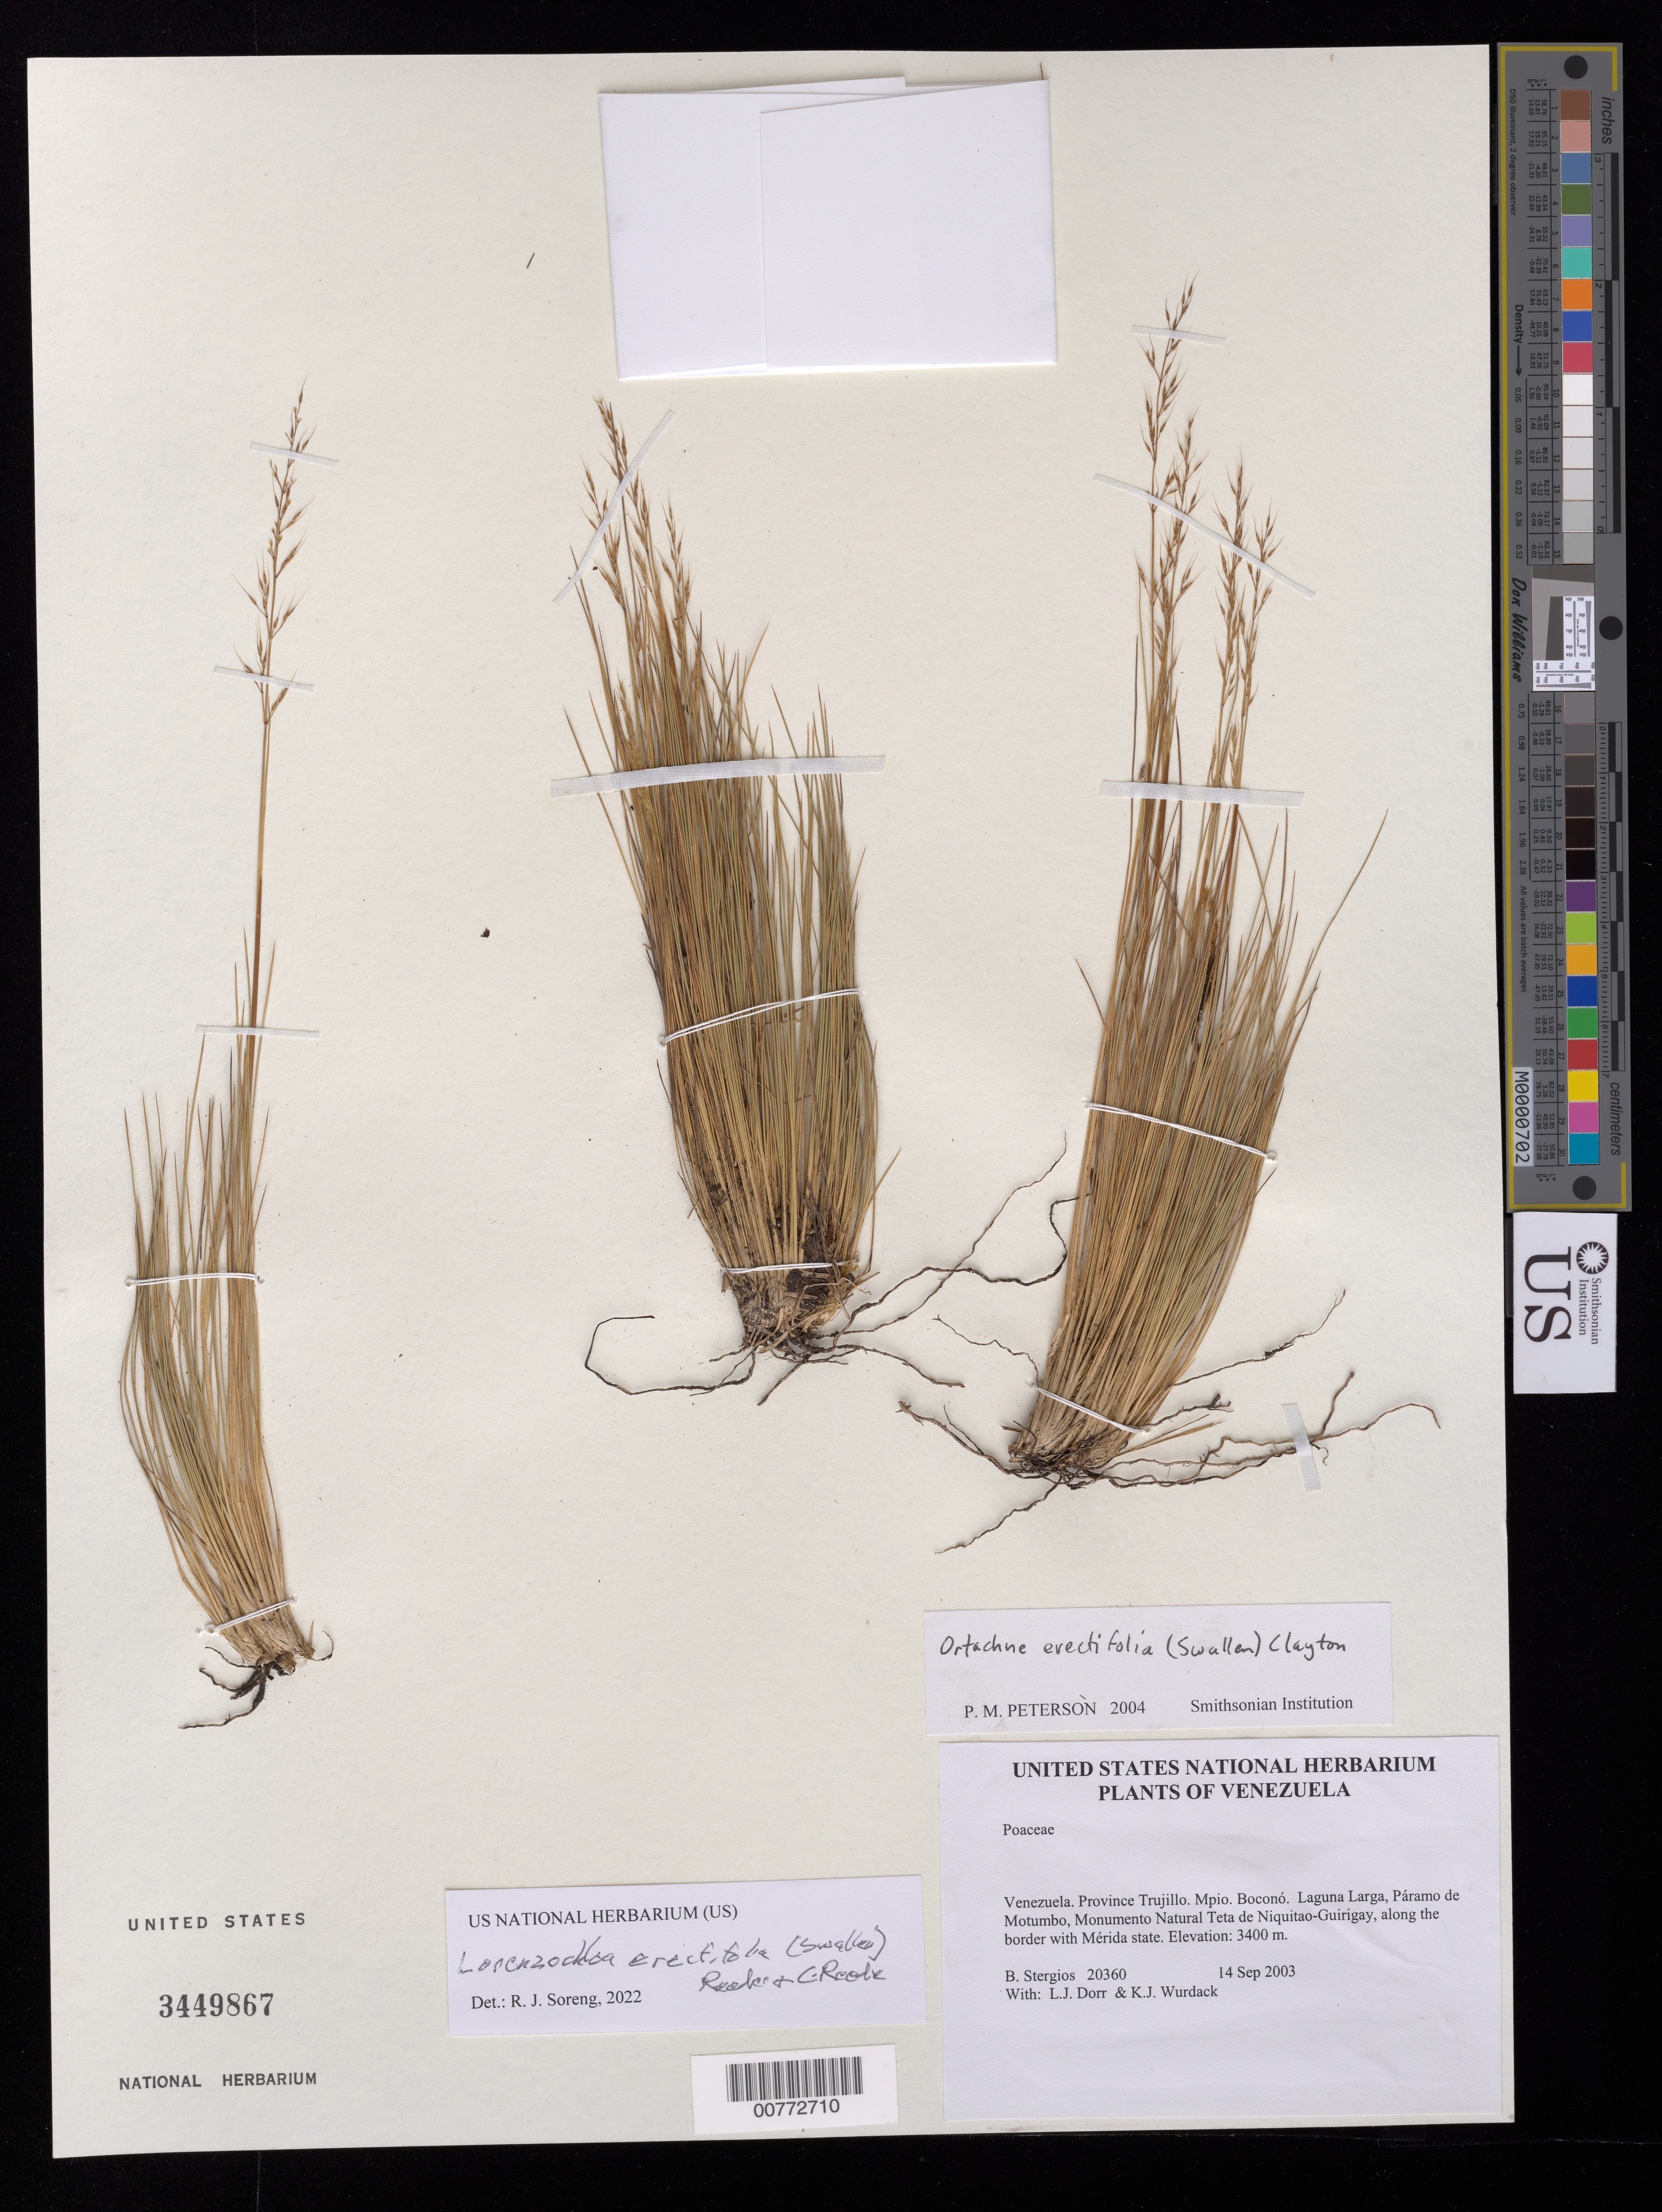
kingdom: Plantae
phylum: Tracheophyta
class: Liliopsida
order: Poales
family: Poaceae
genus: Lorenzochloa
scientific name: Lorenzochloa erectifolia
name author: (Swallen) Reeder & C. Reeder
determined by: Soreng, Robert J., Research Associate (BOT), Smithsonian Institution - National Museum of Natural History (UNITED STATES)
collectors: B. G. Stergios, L. J. Dorr & K. Wurdack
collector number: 20360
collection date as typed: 14 Sep 2003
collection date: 2003-09-14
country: Venezuela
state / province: Trujillo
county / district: Boconó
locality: Laguna Larga, Páramo de Motumbo, Monumento Natural Teta de Niquitao-Guirigay, along the border with Mérida state.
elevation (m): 3400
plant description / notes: PORT, USF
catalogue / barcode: US 3449867